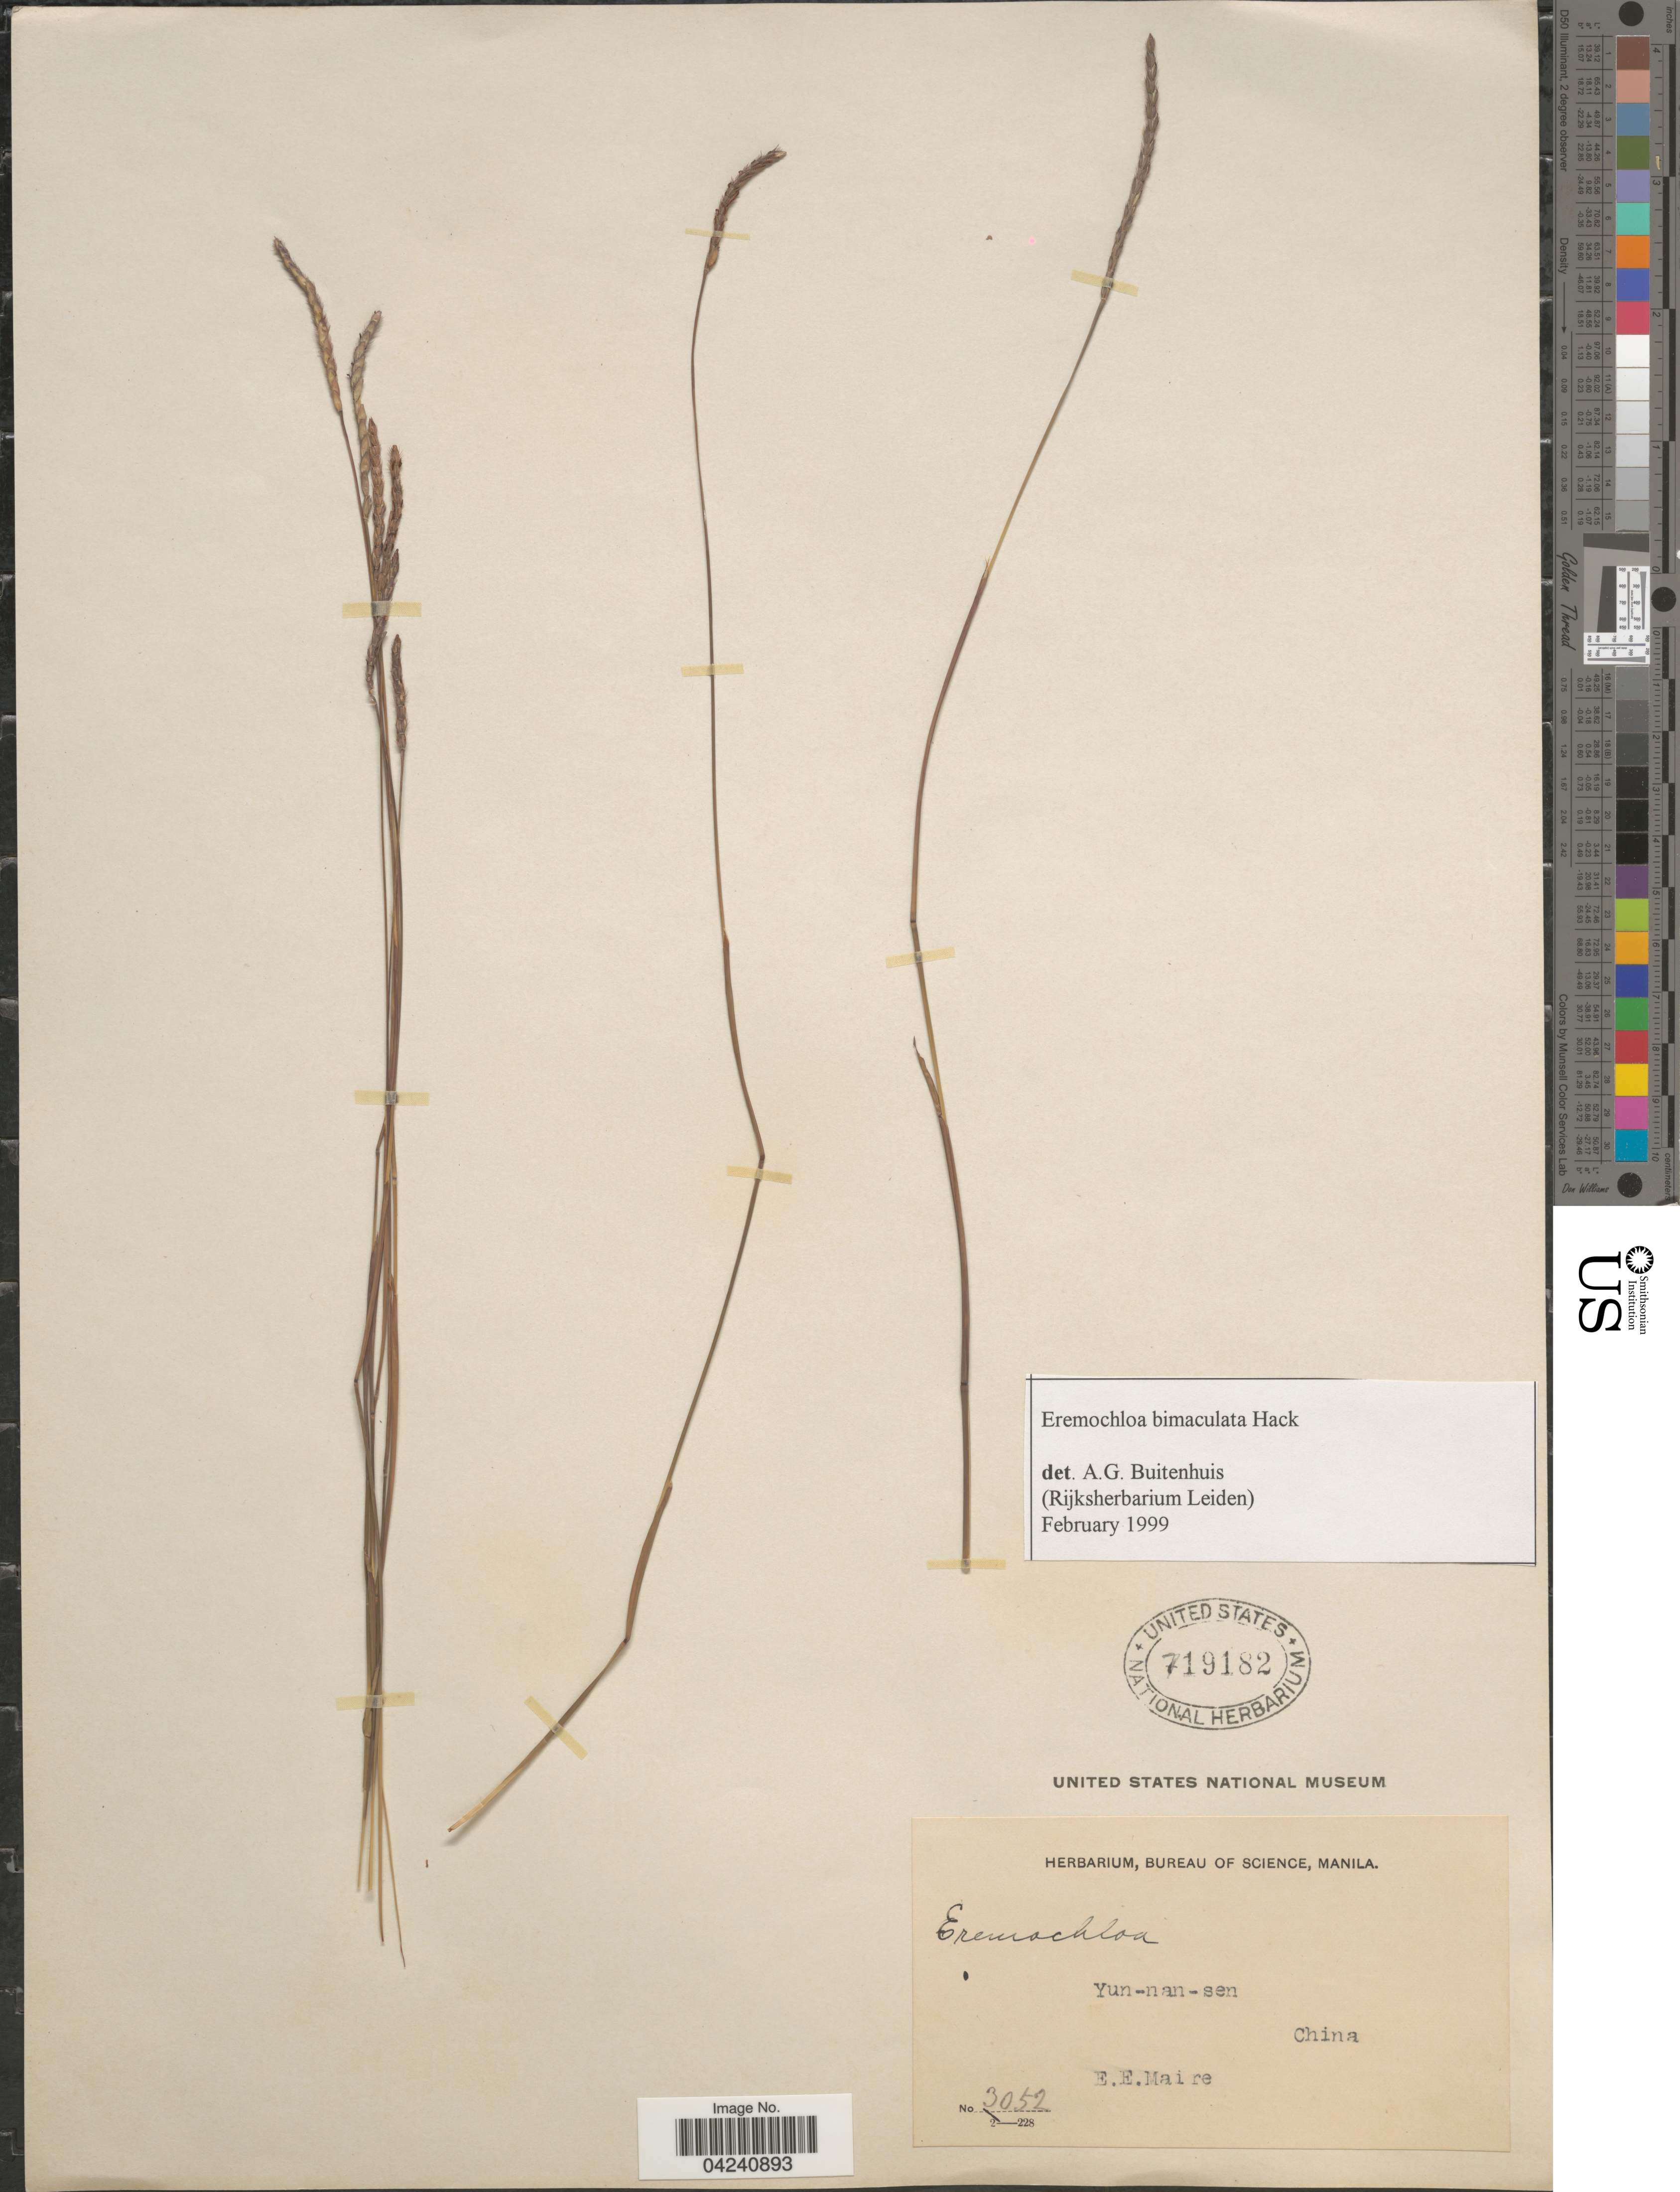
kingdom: Plantae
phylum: Tracheophyta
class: Liliopsida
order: Poales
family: Poaceae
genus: Eremochloa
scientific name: Eremochloa bimaculata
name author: Hack.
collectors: E. E. Maire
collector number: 3052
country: China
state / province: Yunnan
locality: Yun-nan-sen.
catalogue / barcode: US 719182